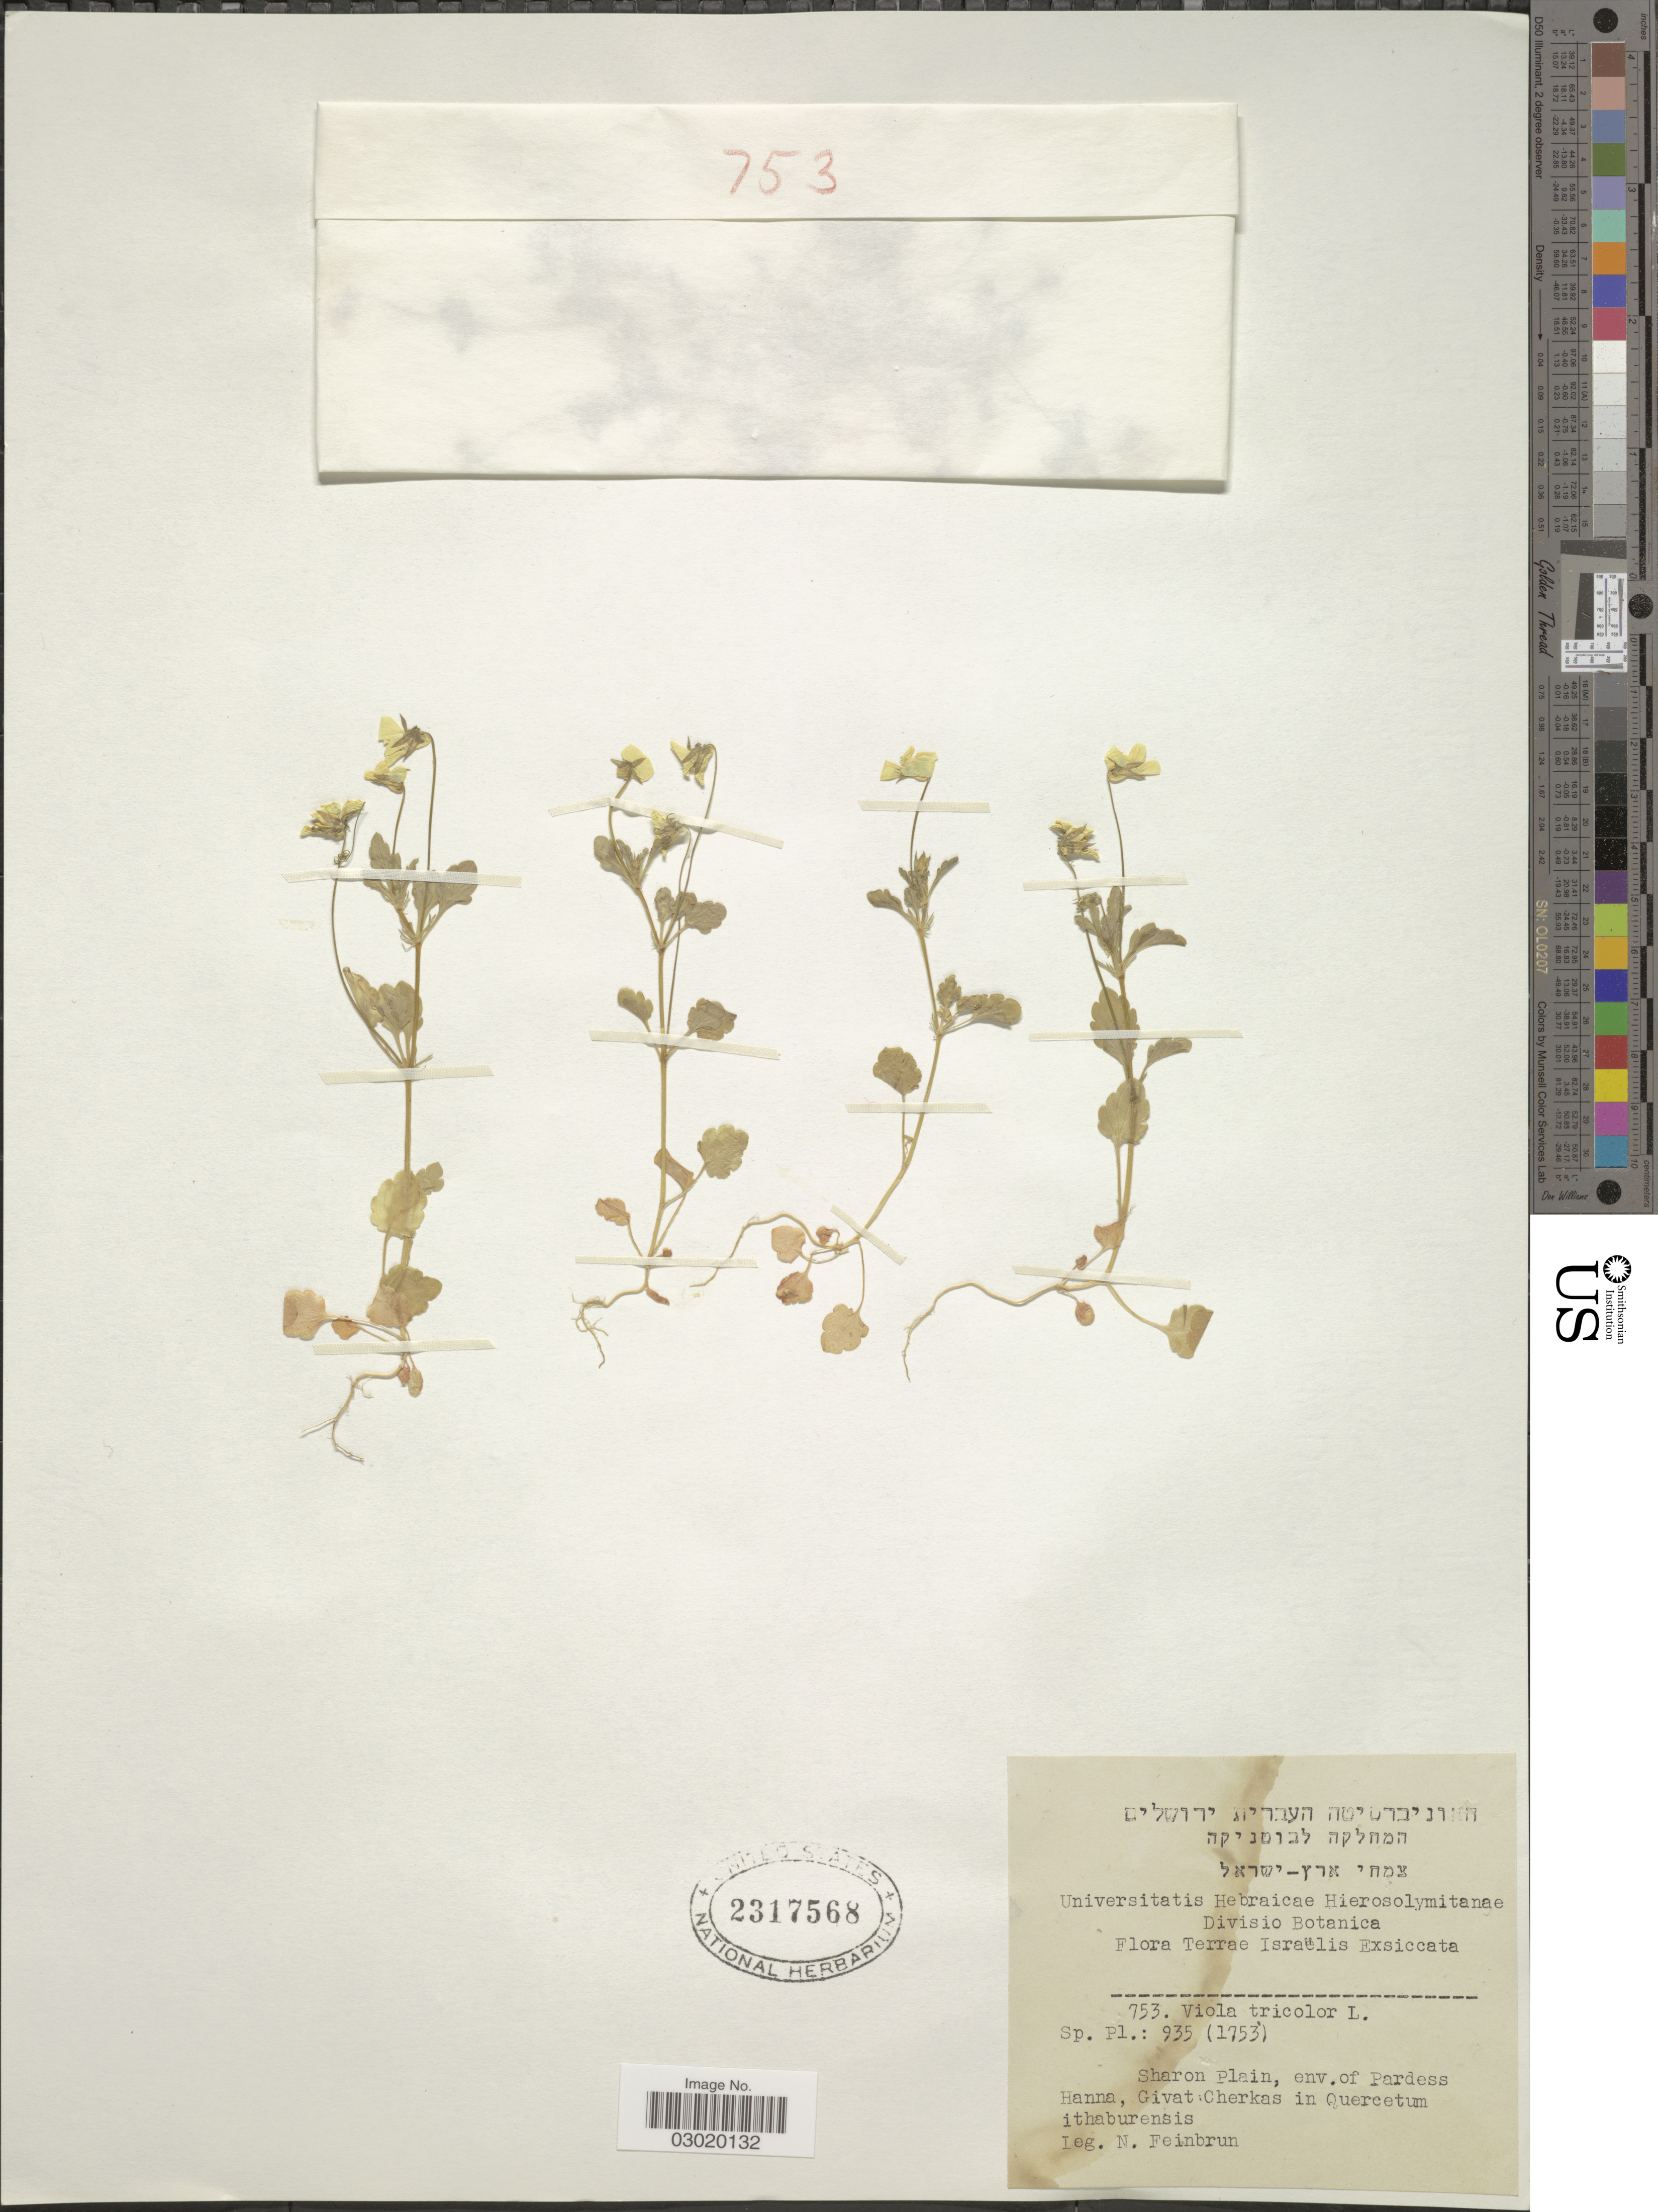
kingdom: Plantae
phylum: Tracheophyta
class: Magnoliopsida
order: Malpighiales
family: Violaceae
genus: Viola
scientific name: Viola tricolor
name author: L.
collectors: N. Feinbrun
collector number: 753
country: Israel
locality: Terrae Israël, Sharon Plain, env. of Pardess Hanna, Givat Cherkas in Quercetum inthaburensis.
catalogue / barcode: US 2317568